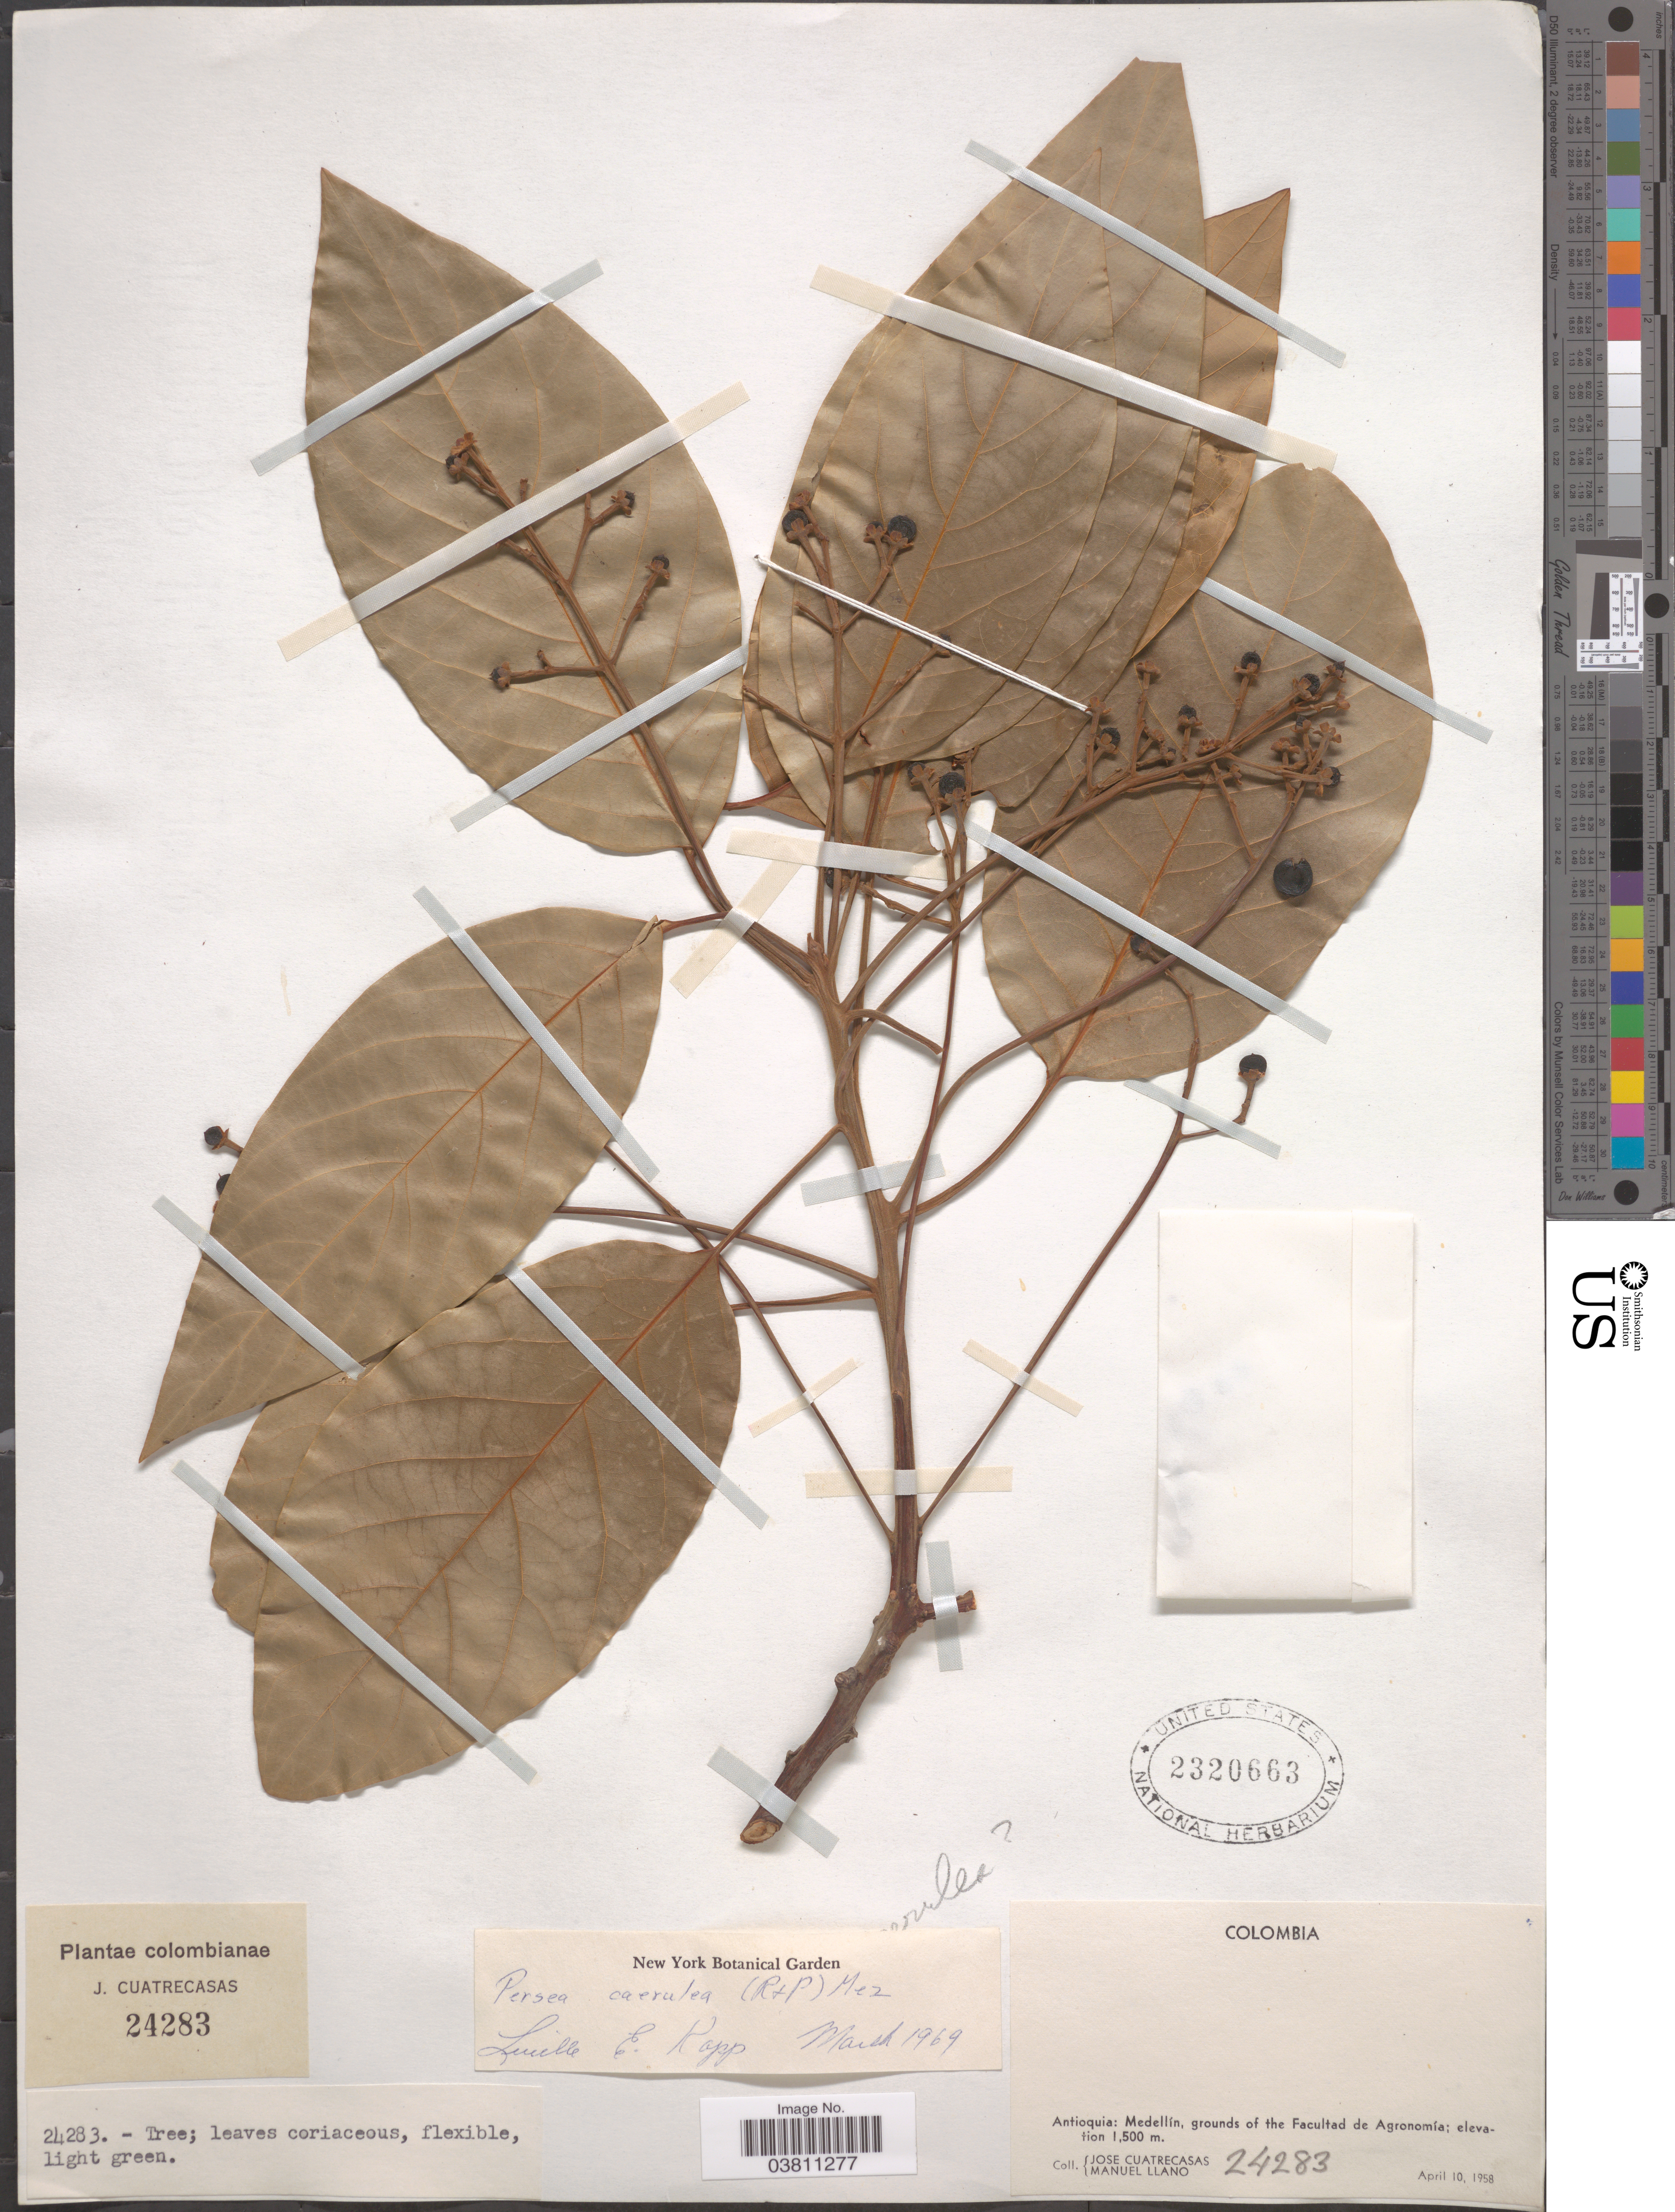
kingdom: Plantae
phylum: Tracheophyta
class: Magnoliopsida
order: Laurales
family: Lauraceae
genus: Persea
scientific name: Persea caerulea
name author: (Ruiz & Pav.) Mez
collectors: J. Cuatrecasas & M. Llano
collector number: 24283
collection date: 1958-04-10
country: Colombia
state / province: Antioquia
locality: Medellín, grounds of the Facultad de Agronomía.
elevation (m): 1500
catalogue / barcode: US 2320663